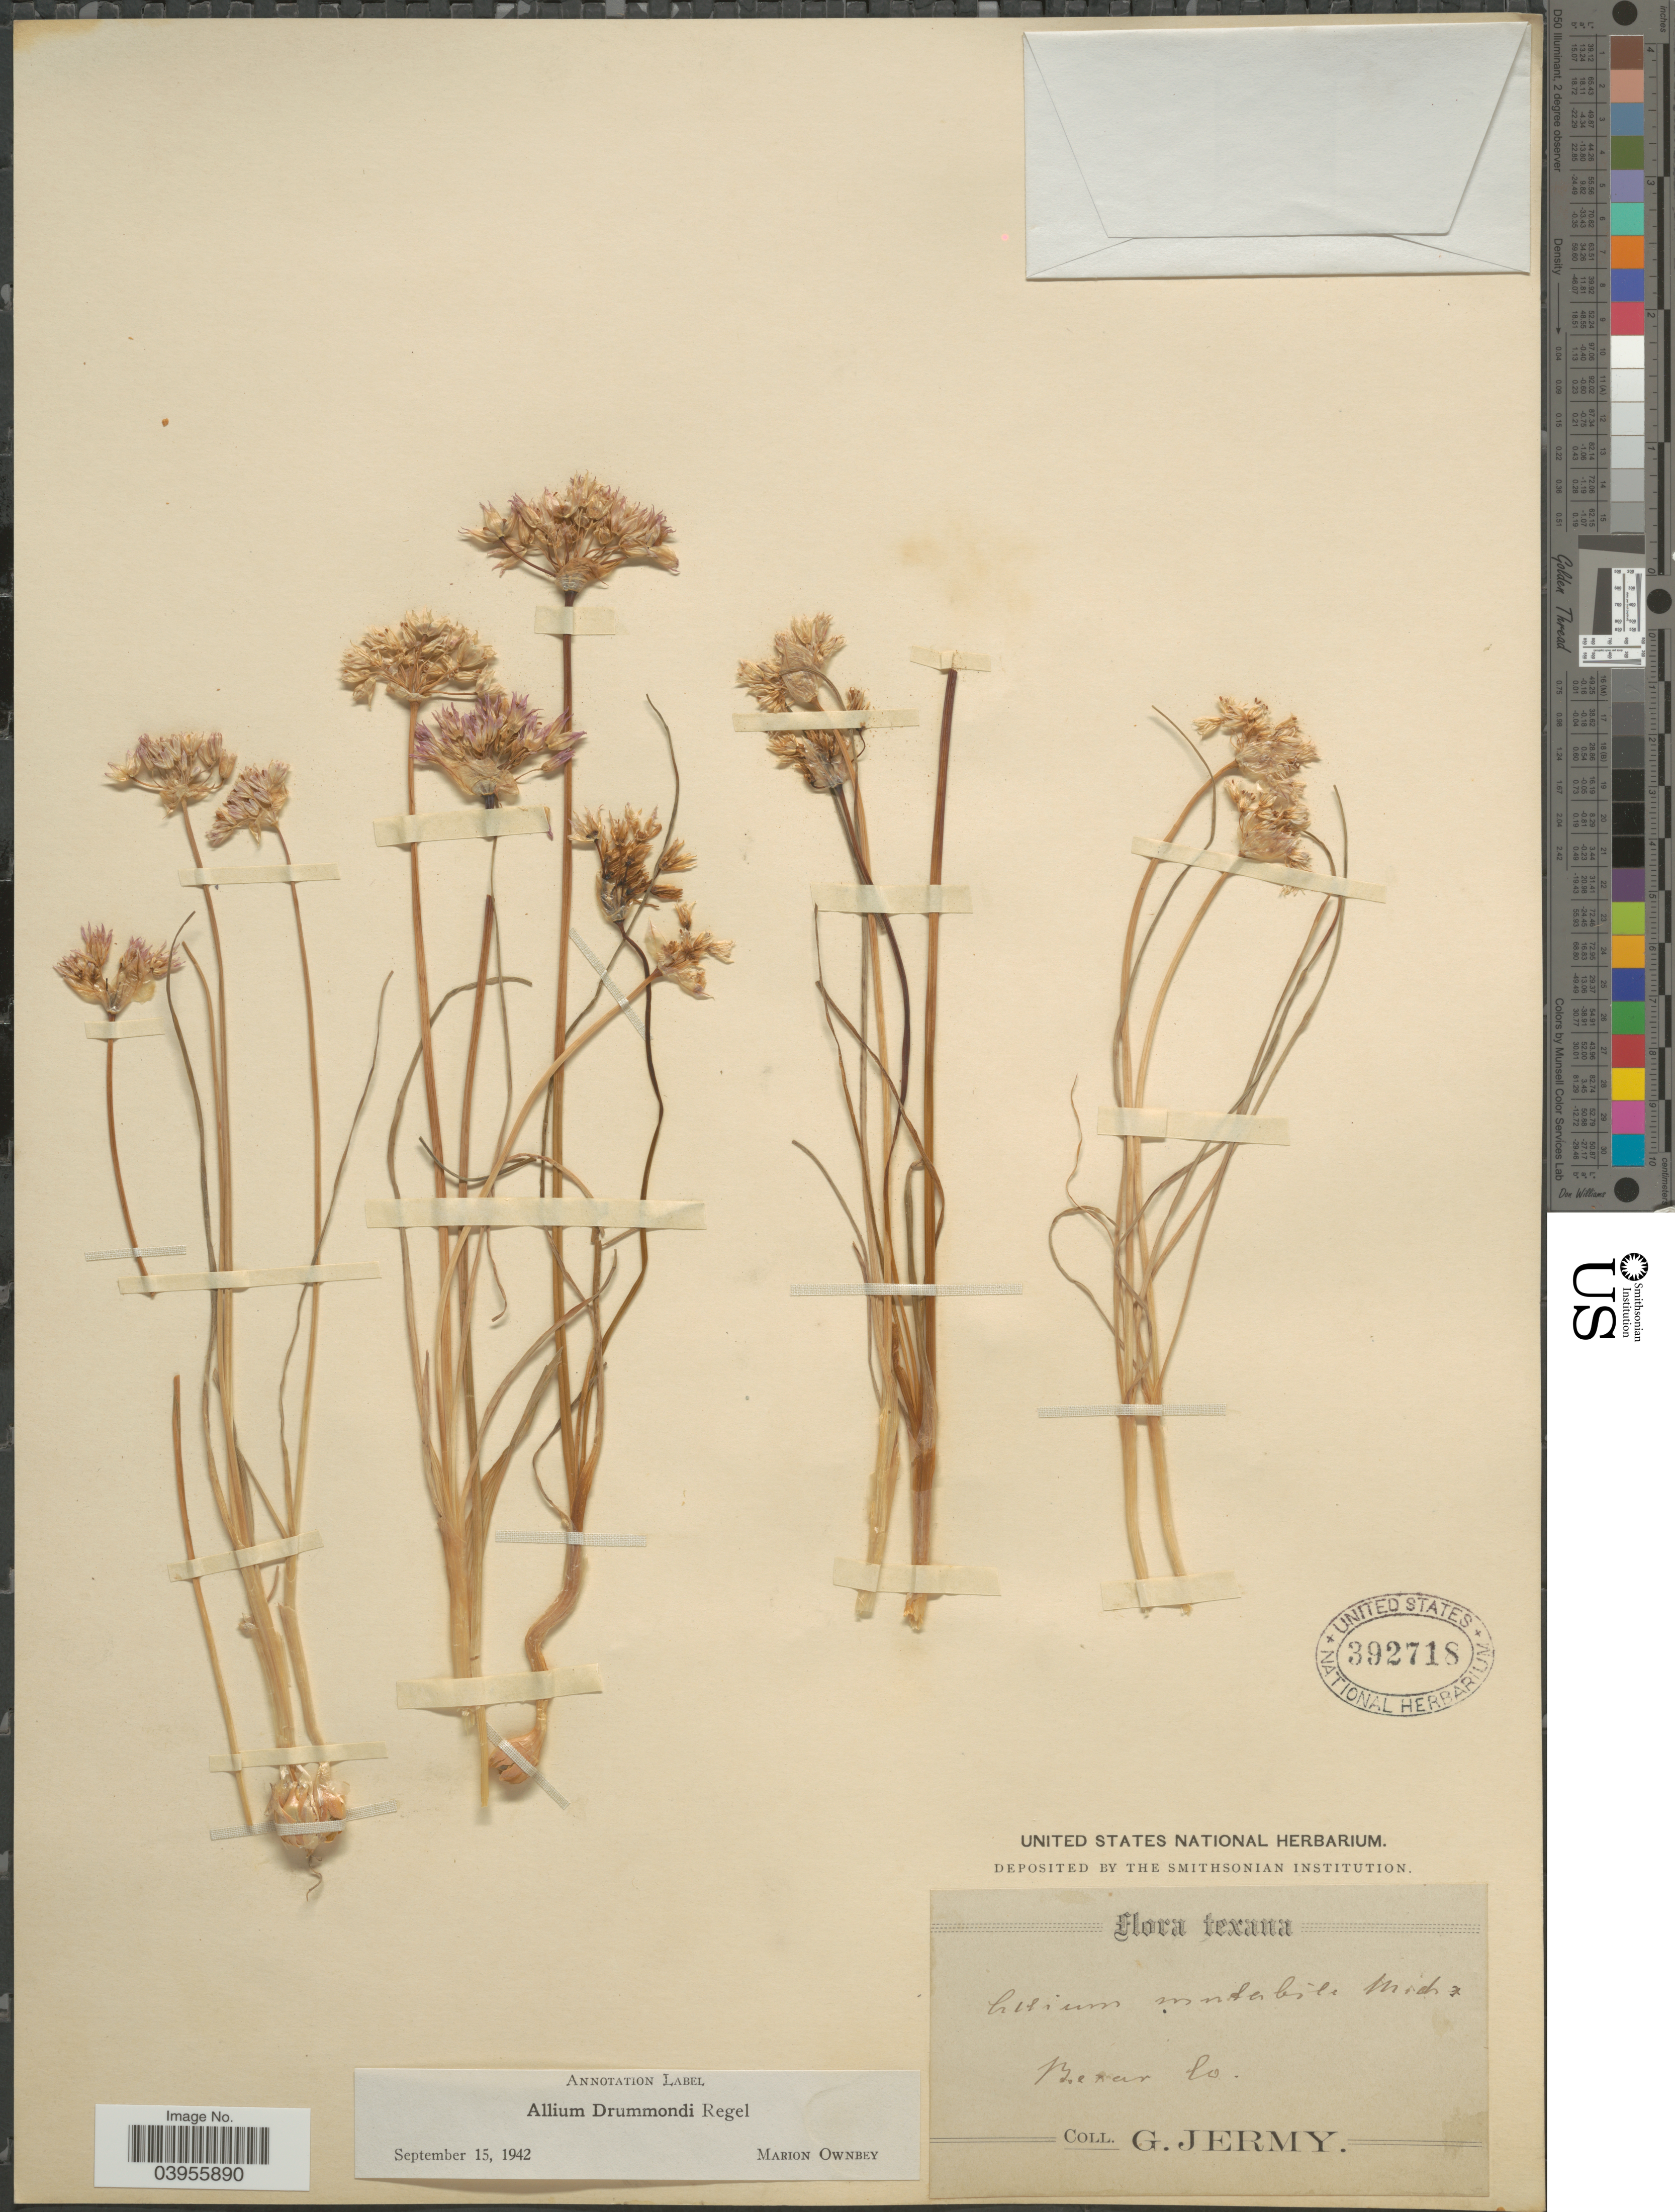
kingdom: Plantae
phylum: Tracheophyta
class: Liliopsida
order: Asparagales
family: Amaryllidaceae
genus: Allium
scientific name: Allium drummondii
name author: Regel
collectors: G. Jermy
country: United States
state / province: Texas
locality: Bexar Co.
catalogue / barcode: US 392718